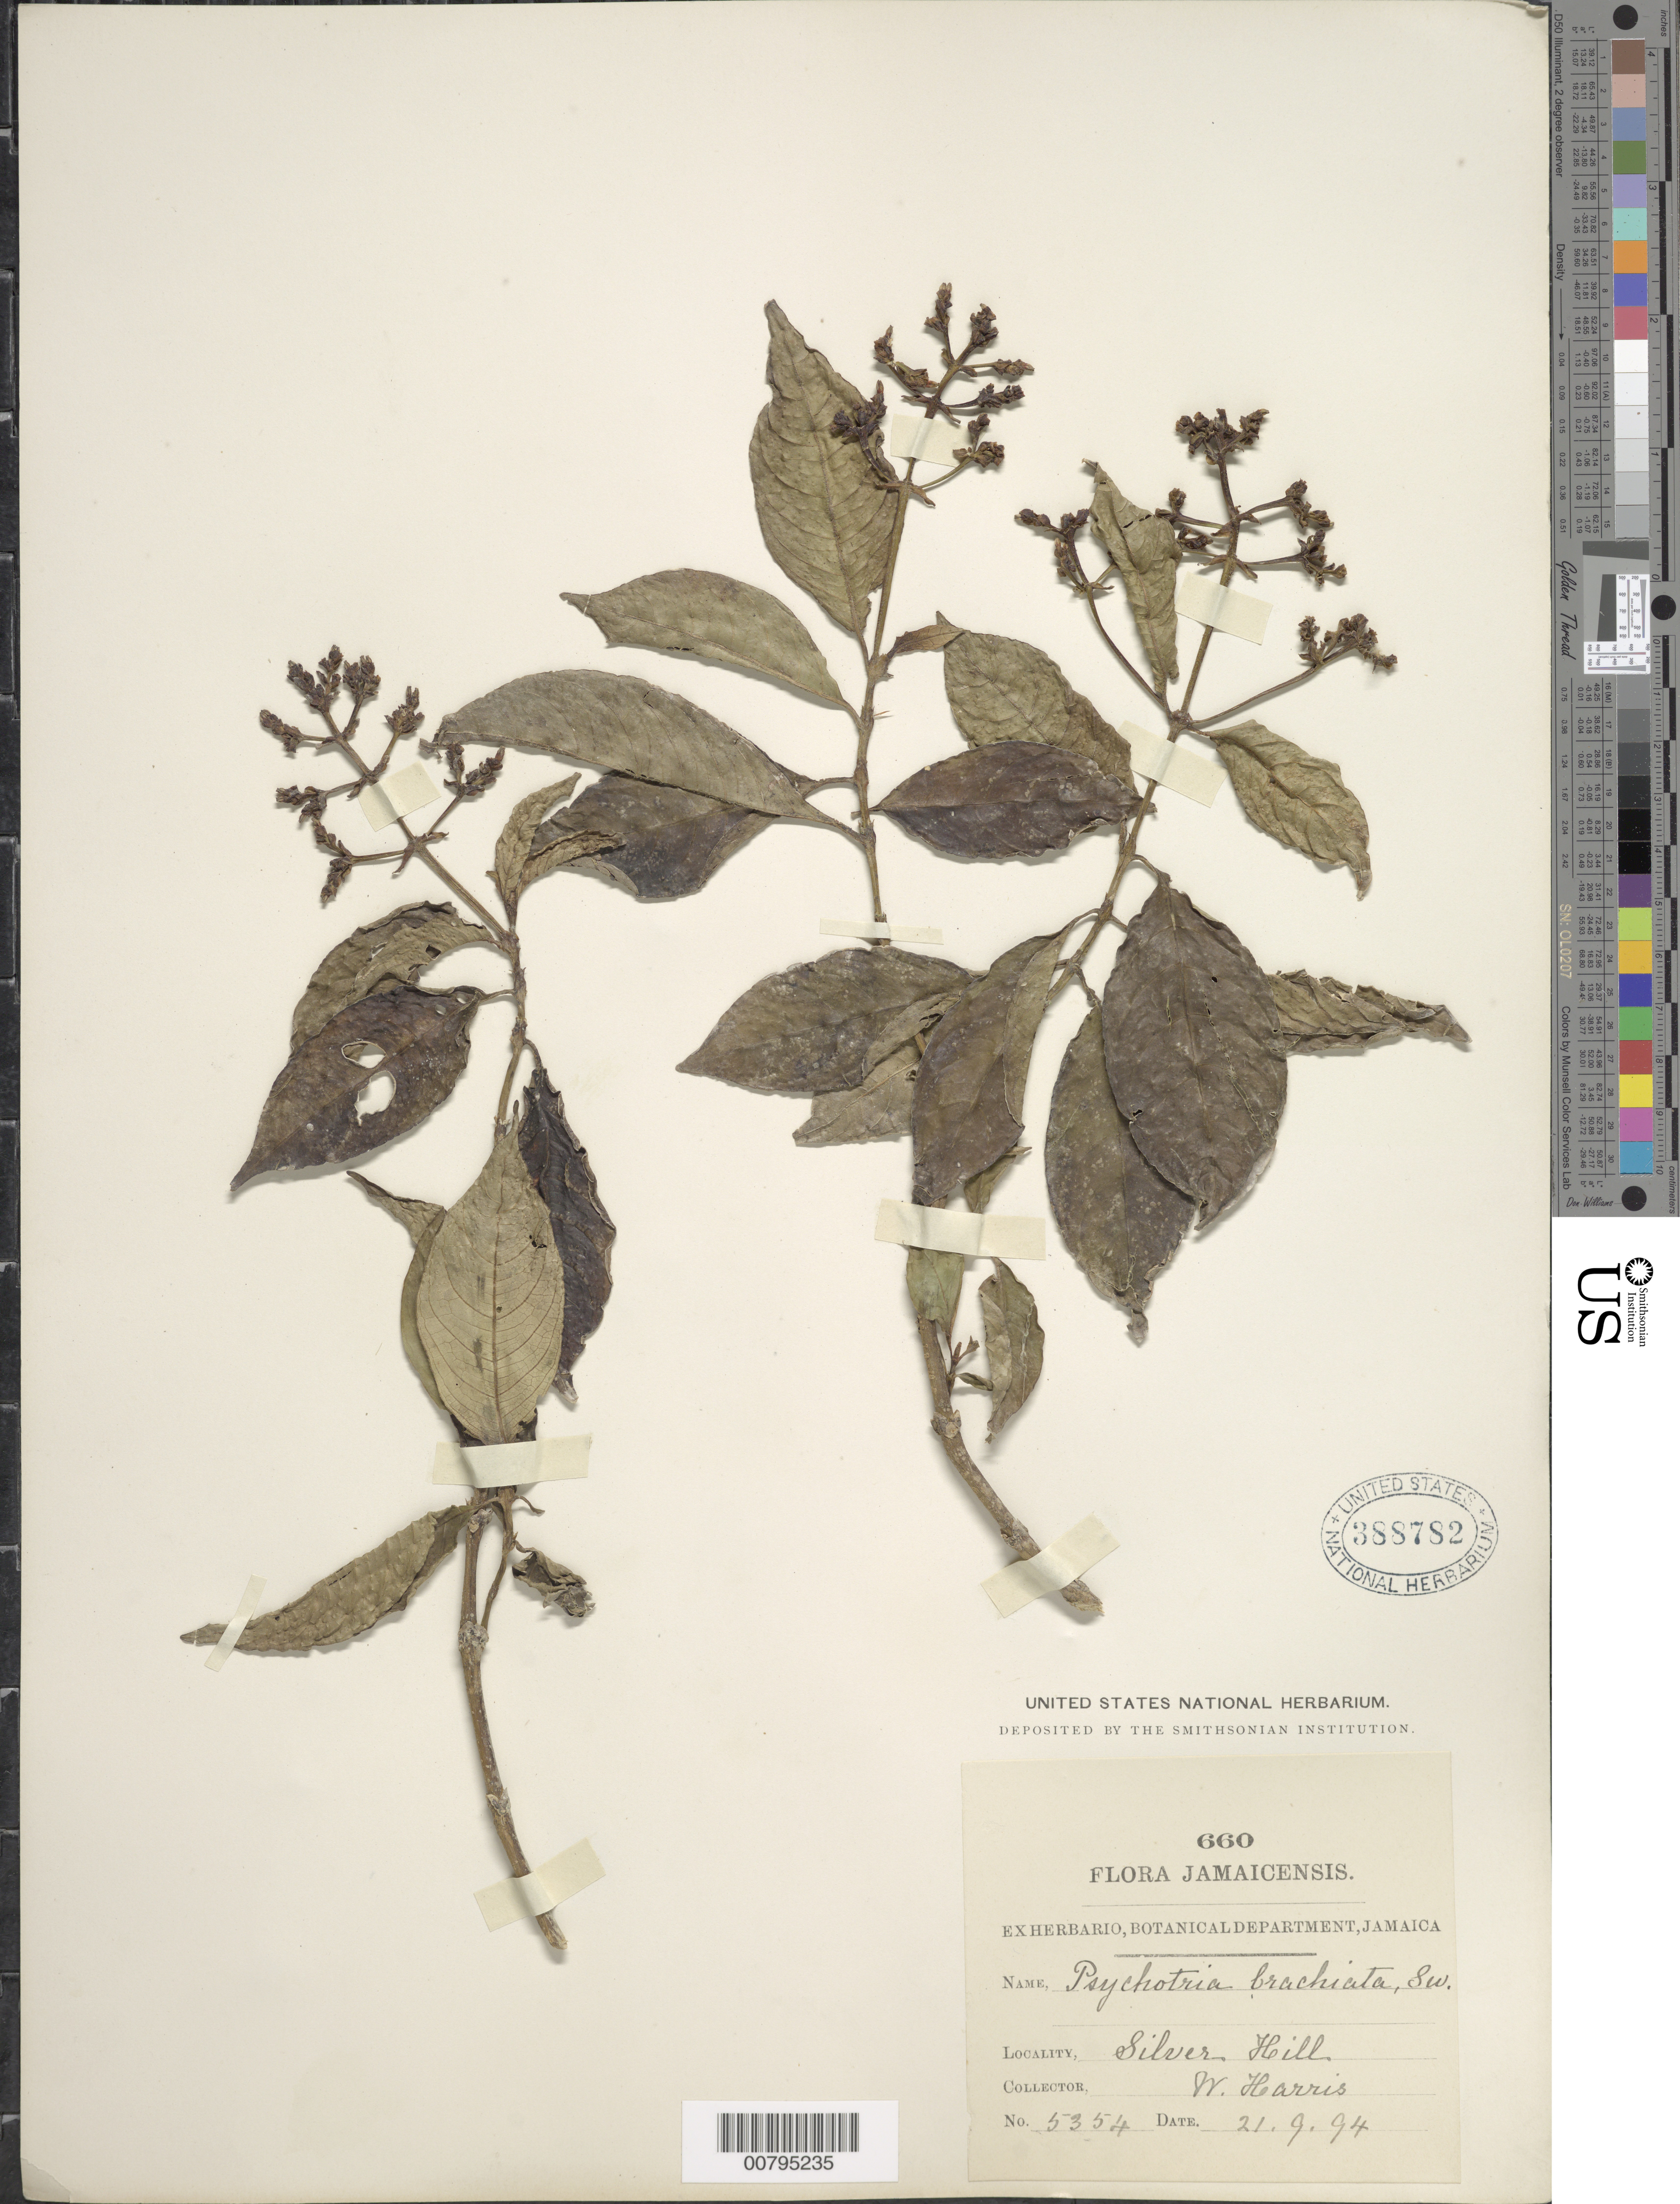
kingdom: Plantae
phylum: Tracheophyta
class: Magnoliopsida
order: Gentianales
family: Rubiaceae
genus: Psychotria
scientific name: Psychotria brachiata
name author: Sw.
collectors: W. H. Harris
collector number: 5354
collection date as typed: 21 Sep 1994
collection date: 1994-09-21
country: Jamaica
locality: Silver Hill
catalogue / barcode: US 388782